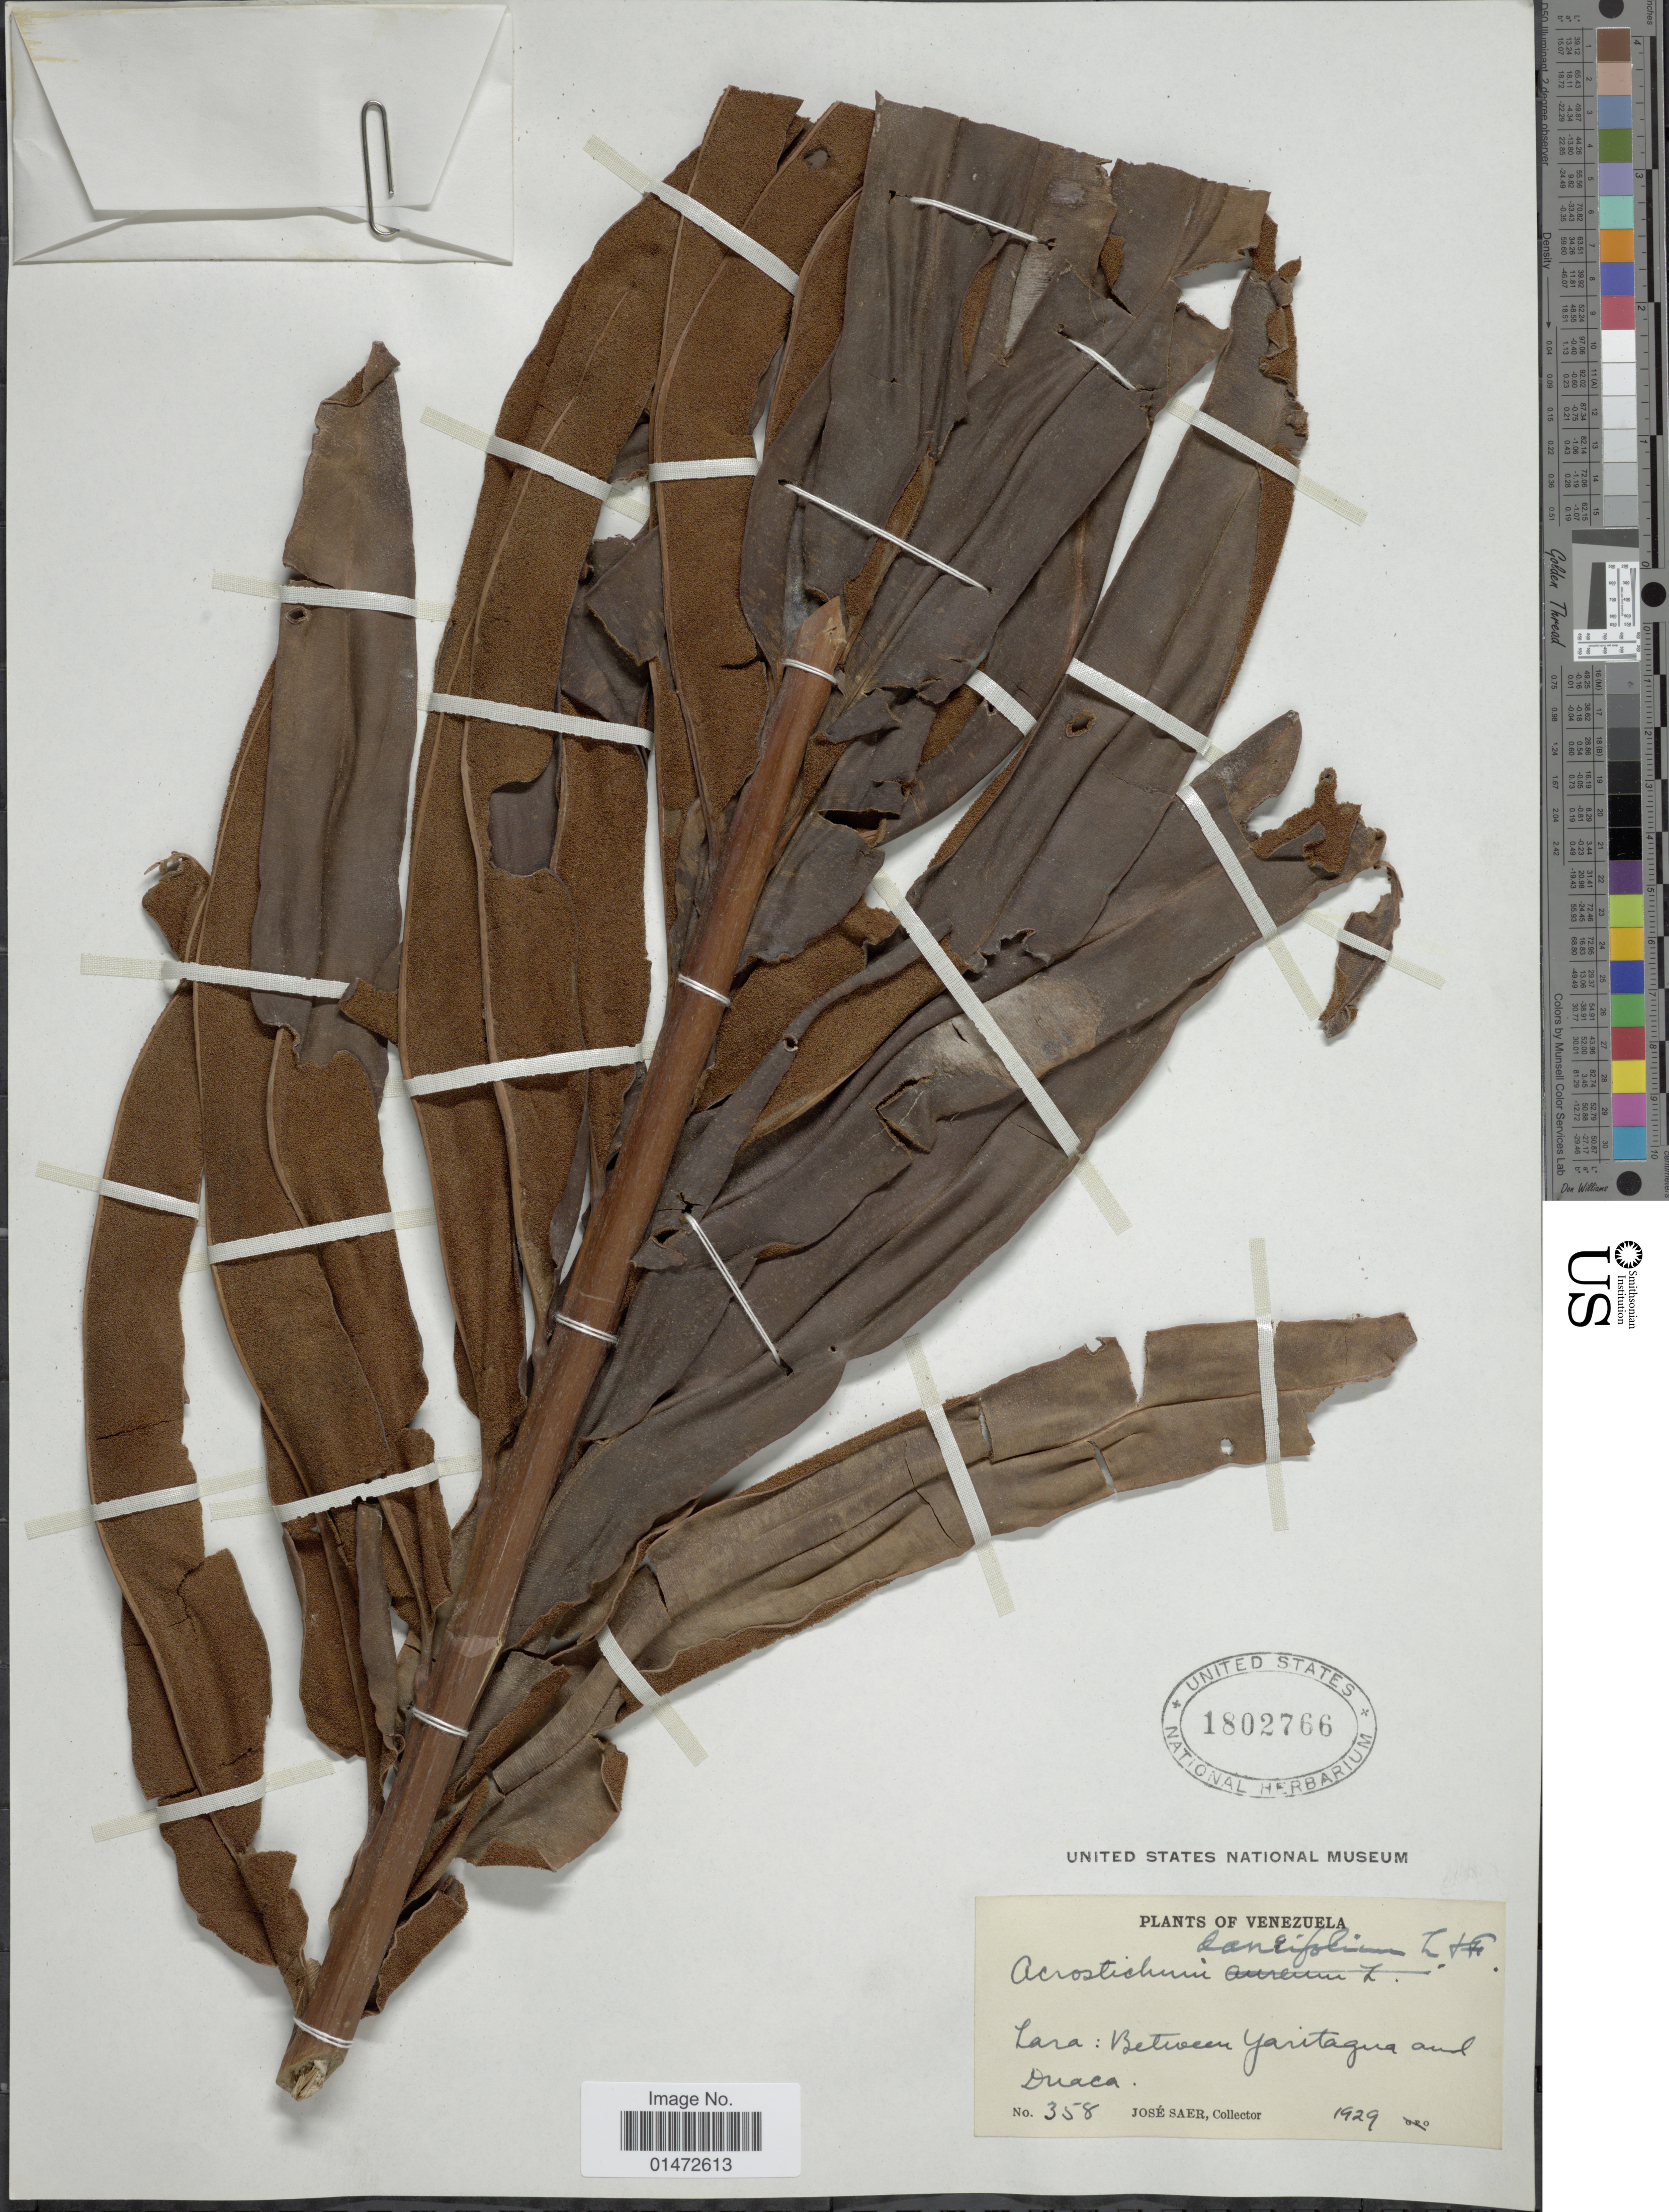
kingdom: Plantae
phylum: Tracheophyta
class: Polypodiopsida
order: Polypodiales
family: Pteridaceae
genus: Acrostichum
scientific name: Acrostichum danaeifolium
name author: Langsd. & Fisch.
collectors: J. Saer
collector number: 358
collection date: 1929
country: Venezuela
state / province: Lara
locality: Between Yaritagua and Duaca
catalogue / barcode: US 1802766